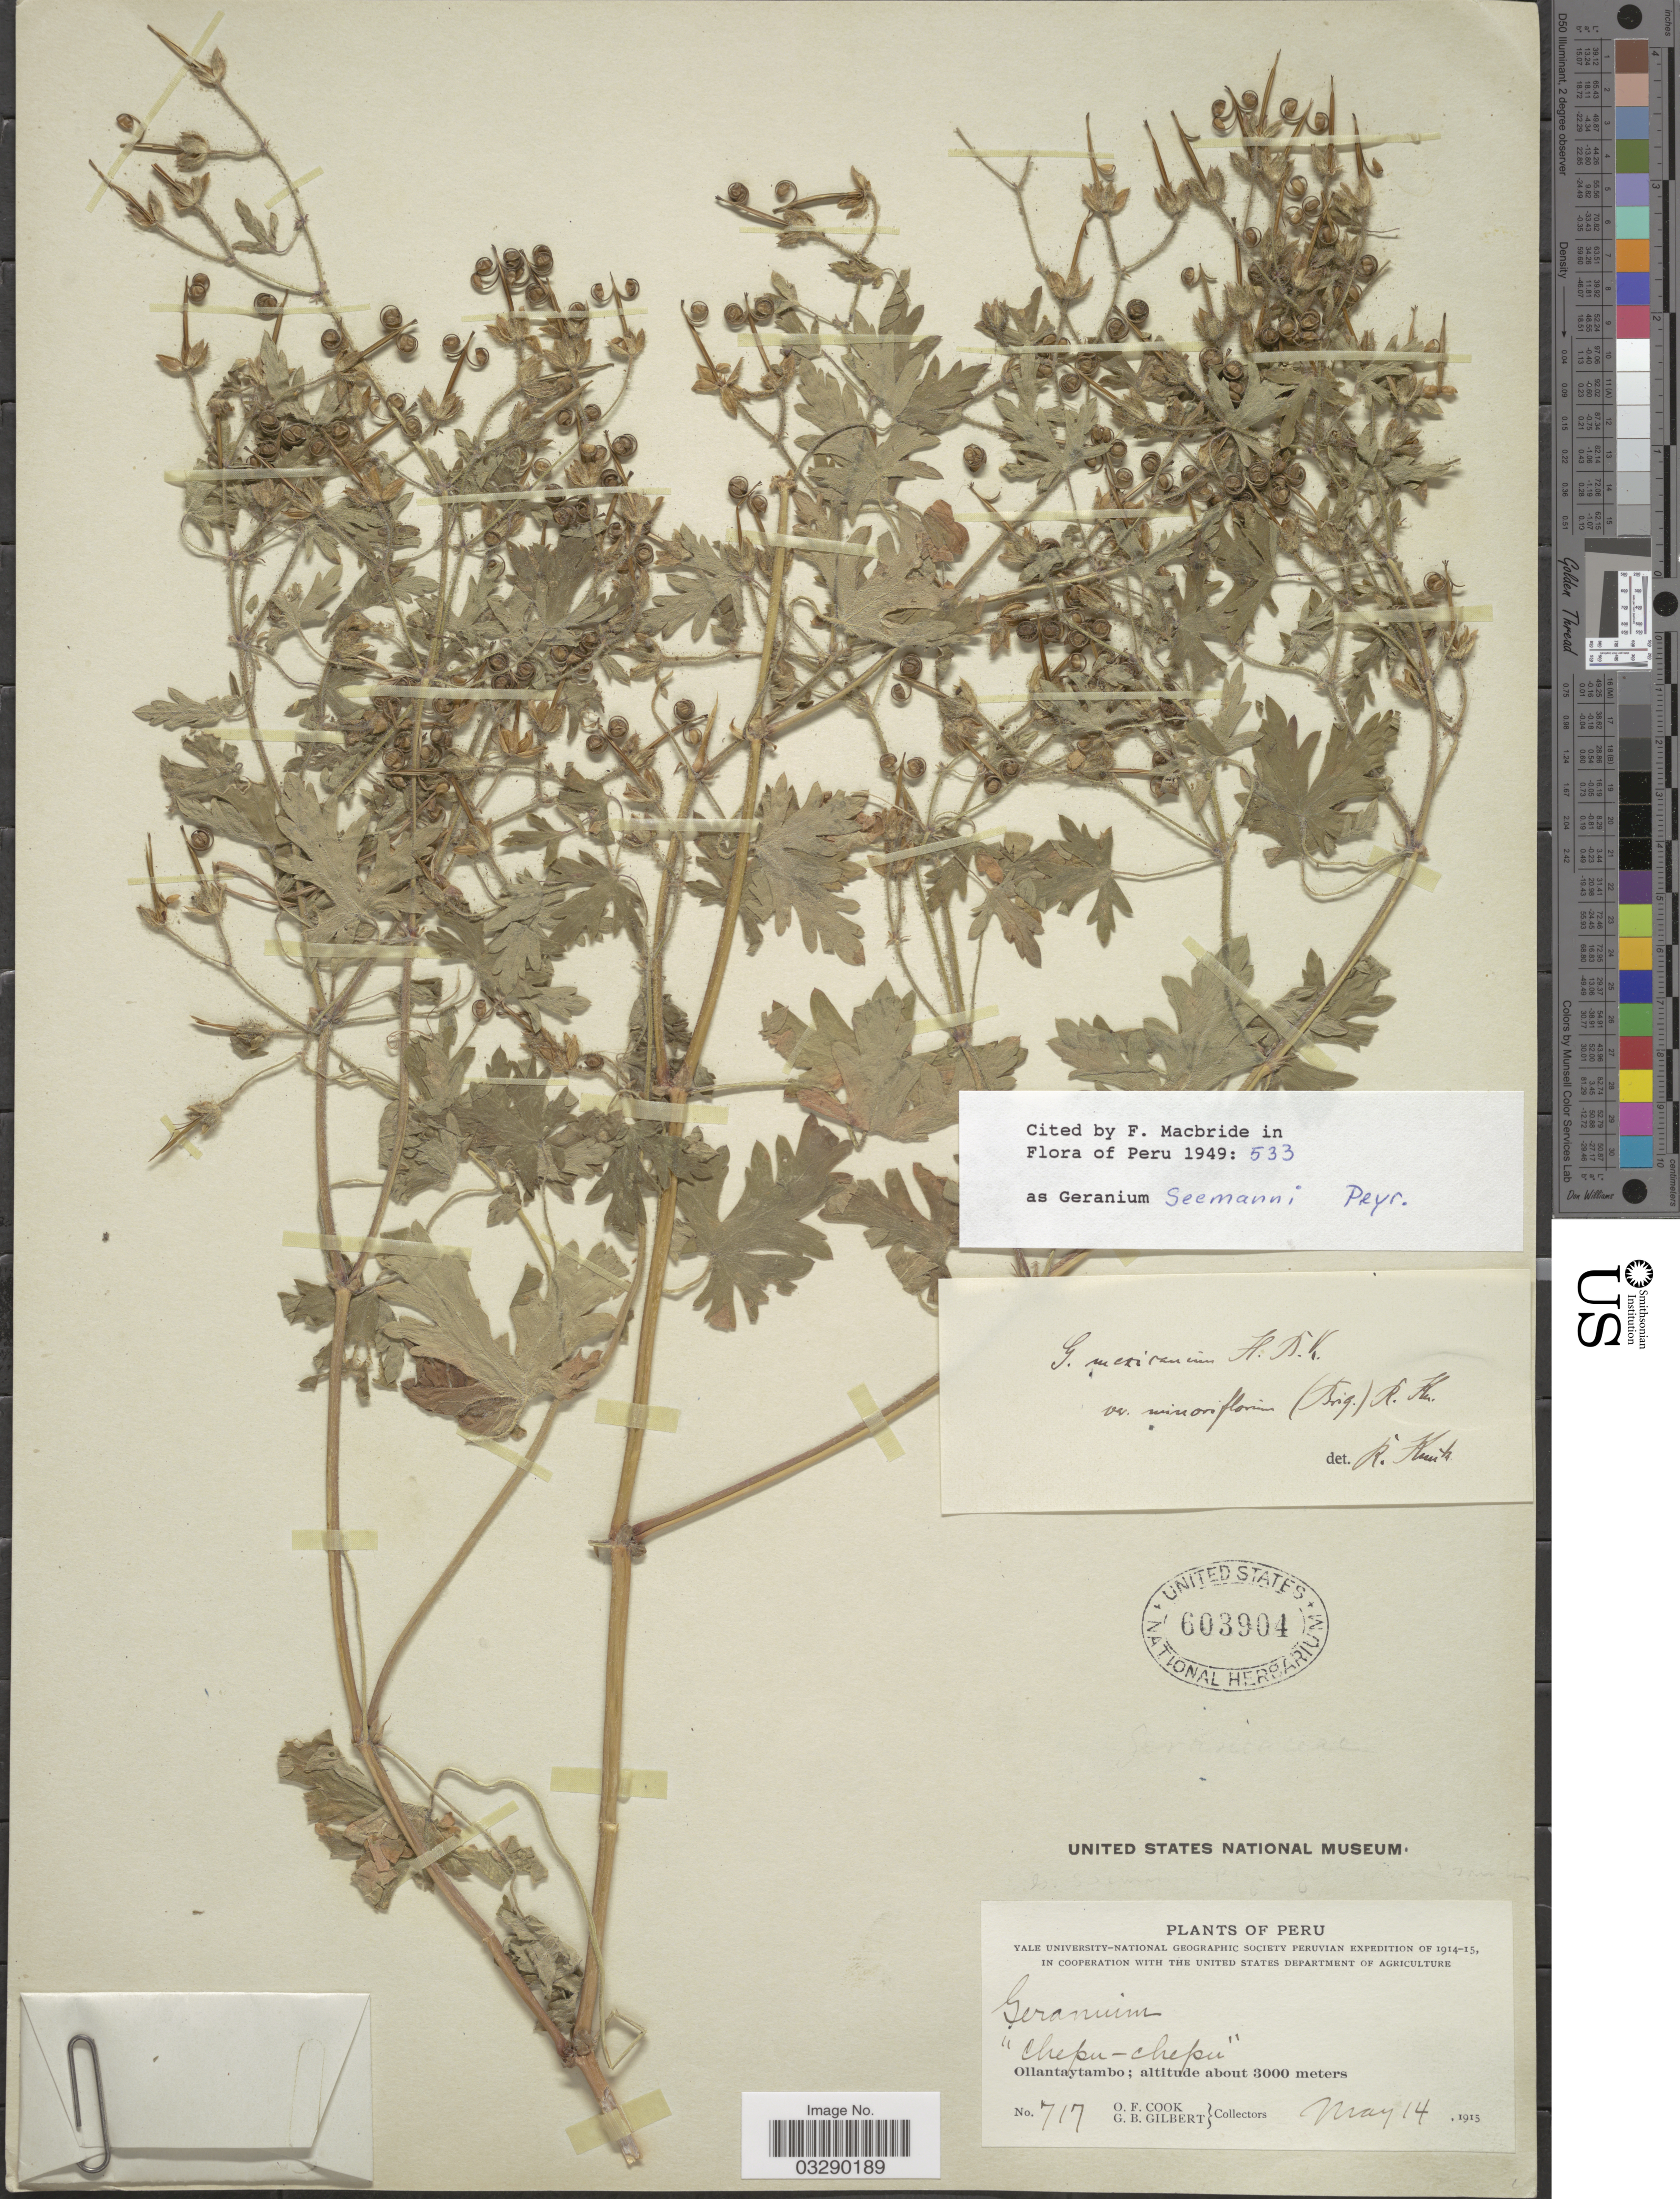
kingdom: Plantae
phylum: Tracheophyta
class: Magnoliopsida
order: Geraniales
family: Geraniaceae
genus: Geranium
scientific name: Geranium seemannii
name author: Peyr.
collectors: O. F. Cook & G. B. Gilbert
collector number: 717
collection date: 1915-05-14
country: Peru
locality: Ollantaytambo.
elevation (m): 3000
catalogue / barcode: US 603904